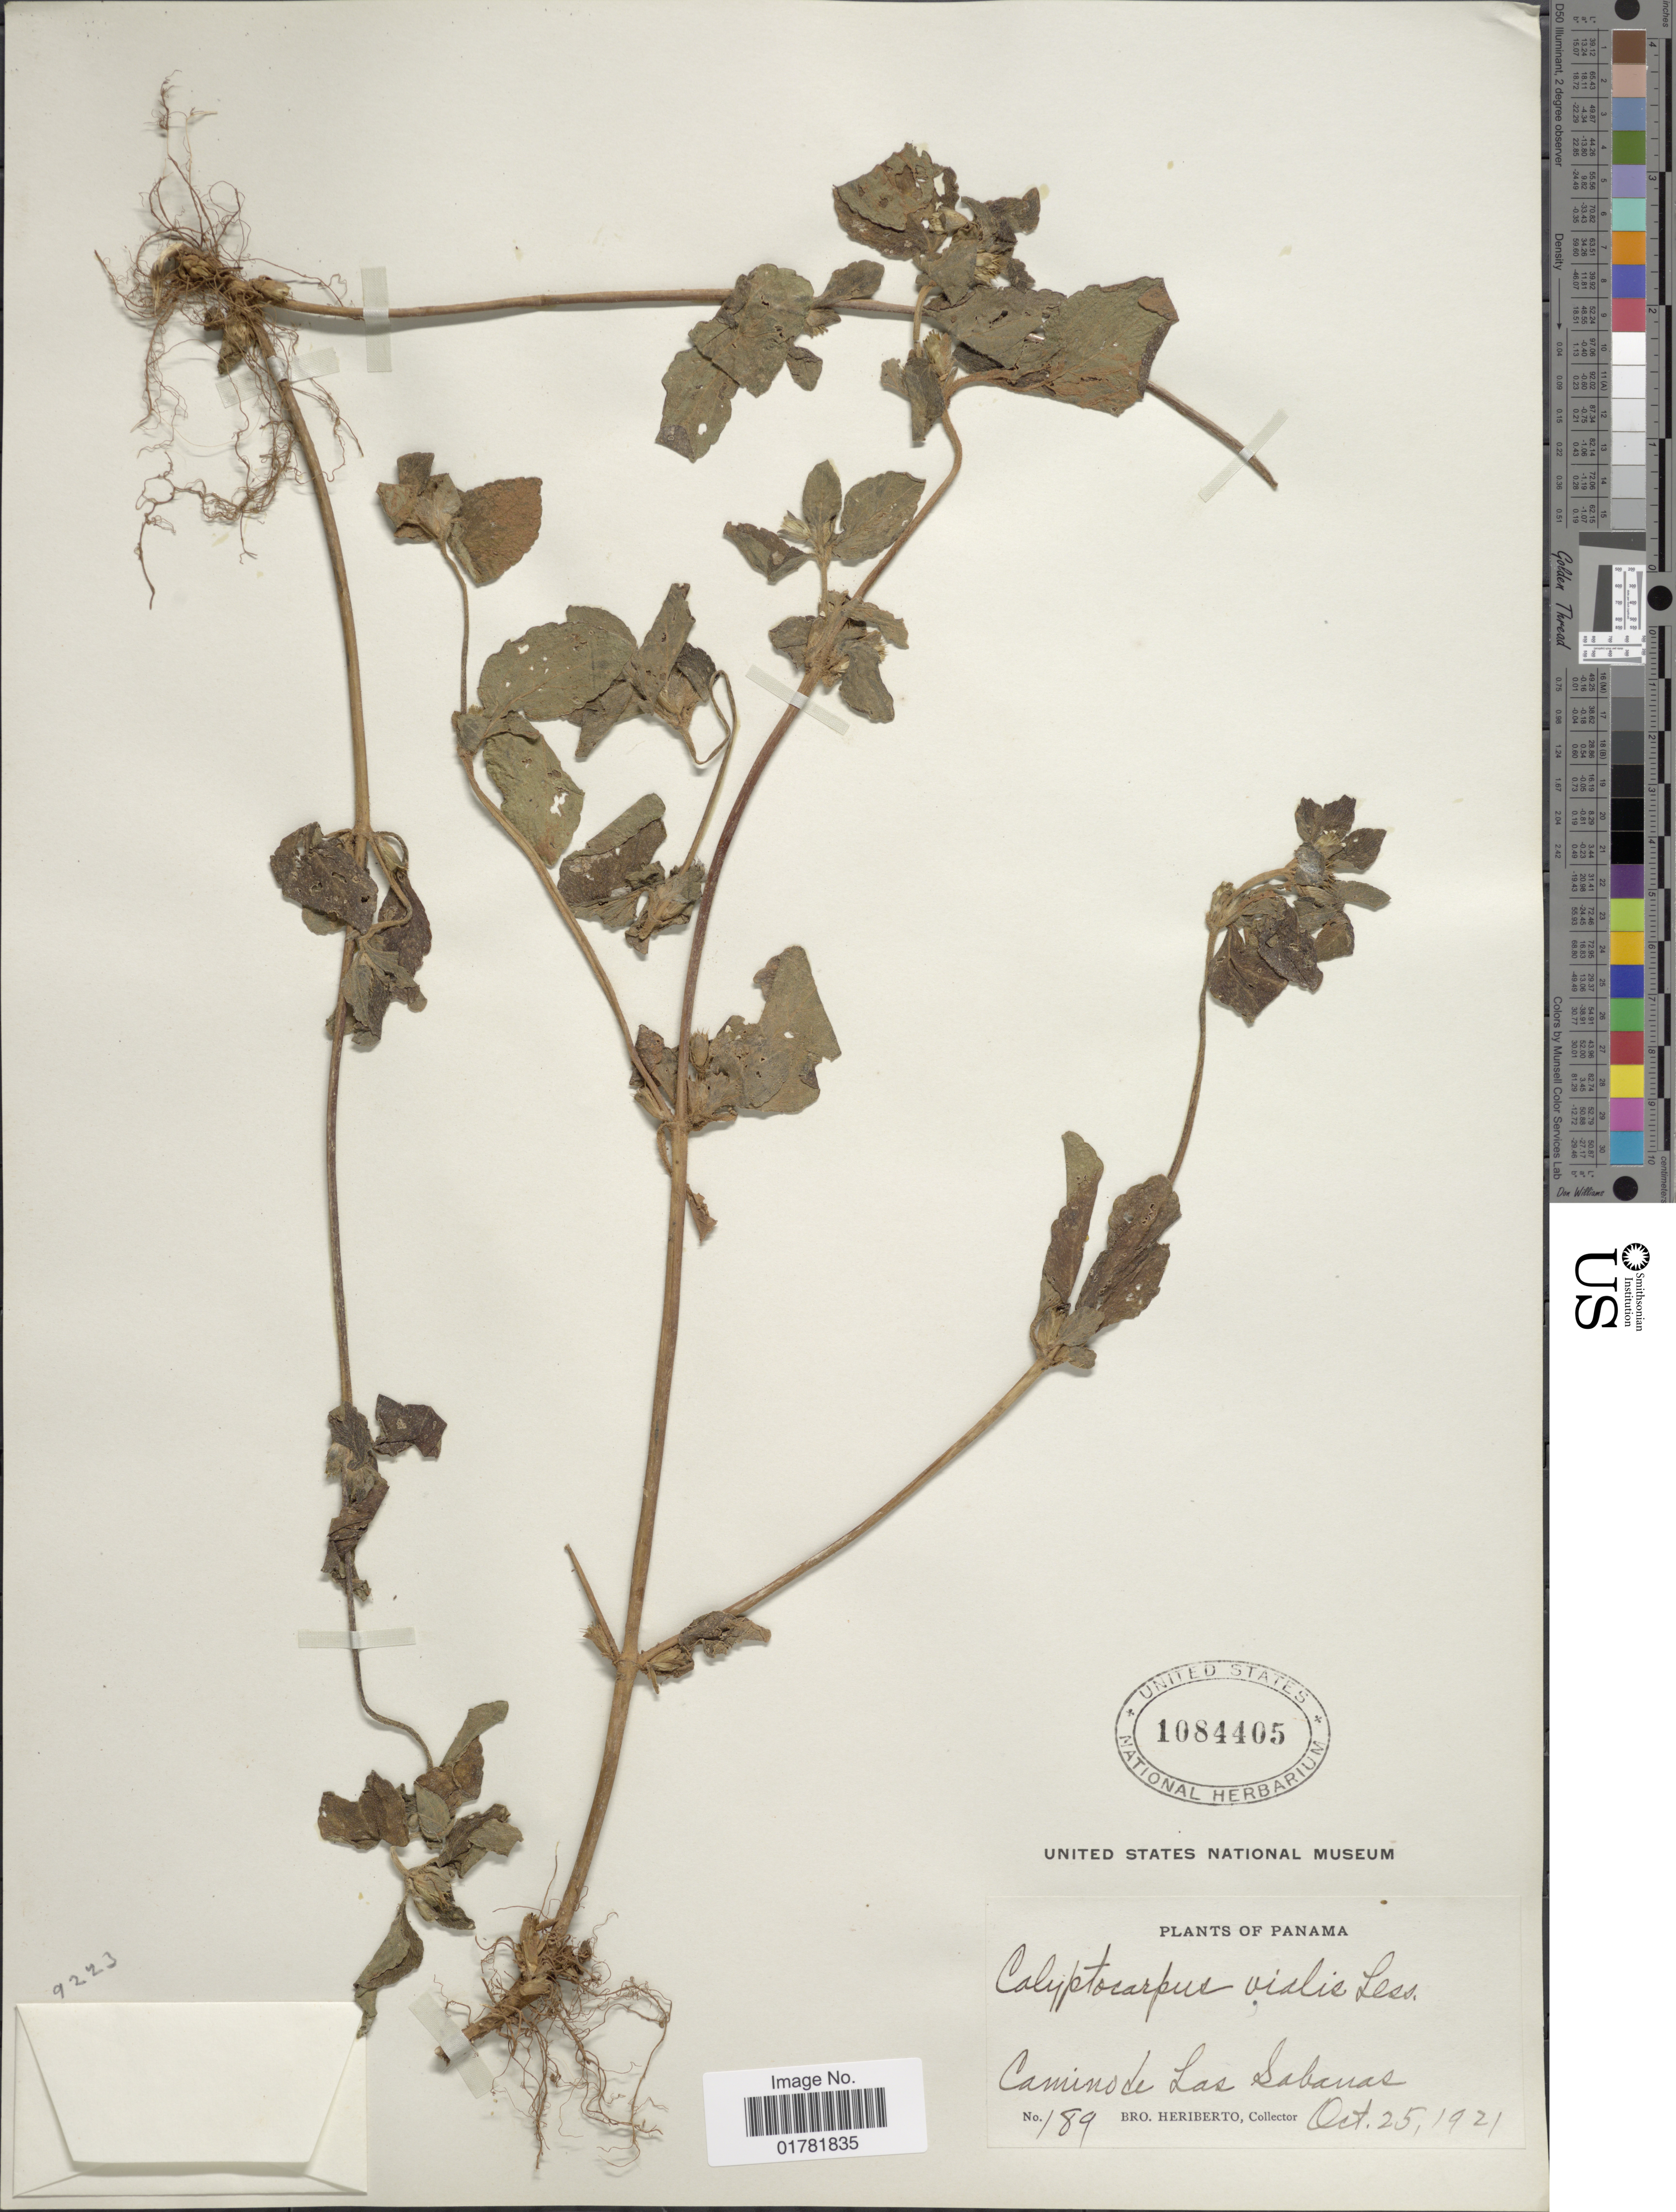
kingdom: Plantae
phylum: Tracheophyta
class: Magnoliopsida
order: Asterales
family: Asteraceae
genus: Synedrella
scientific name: Synedrella nodiflora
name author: (L.) Gaertn.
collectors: B. Heriberto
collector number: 189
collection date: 1921-10-25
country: Panama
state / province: Panamá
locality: Camino Las Sabanas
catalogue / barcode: US 1084405